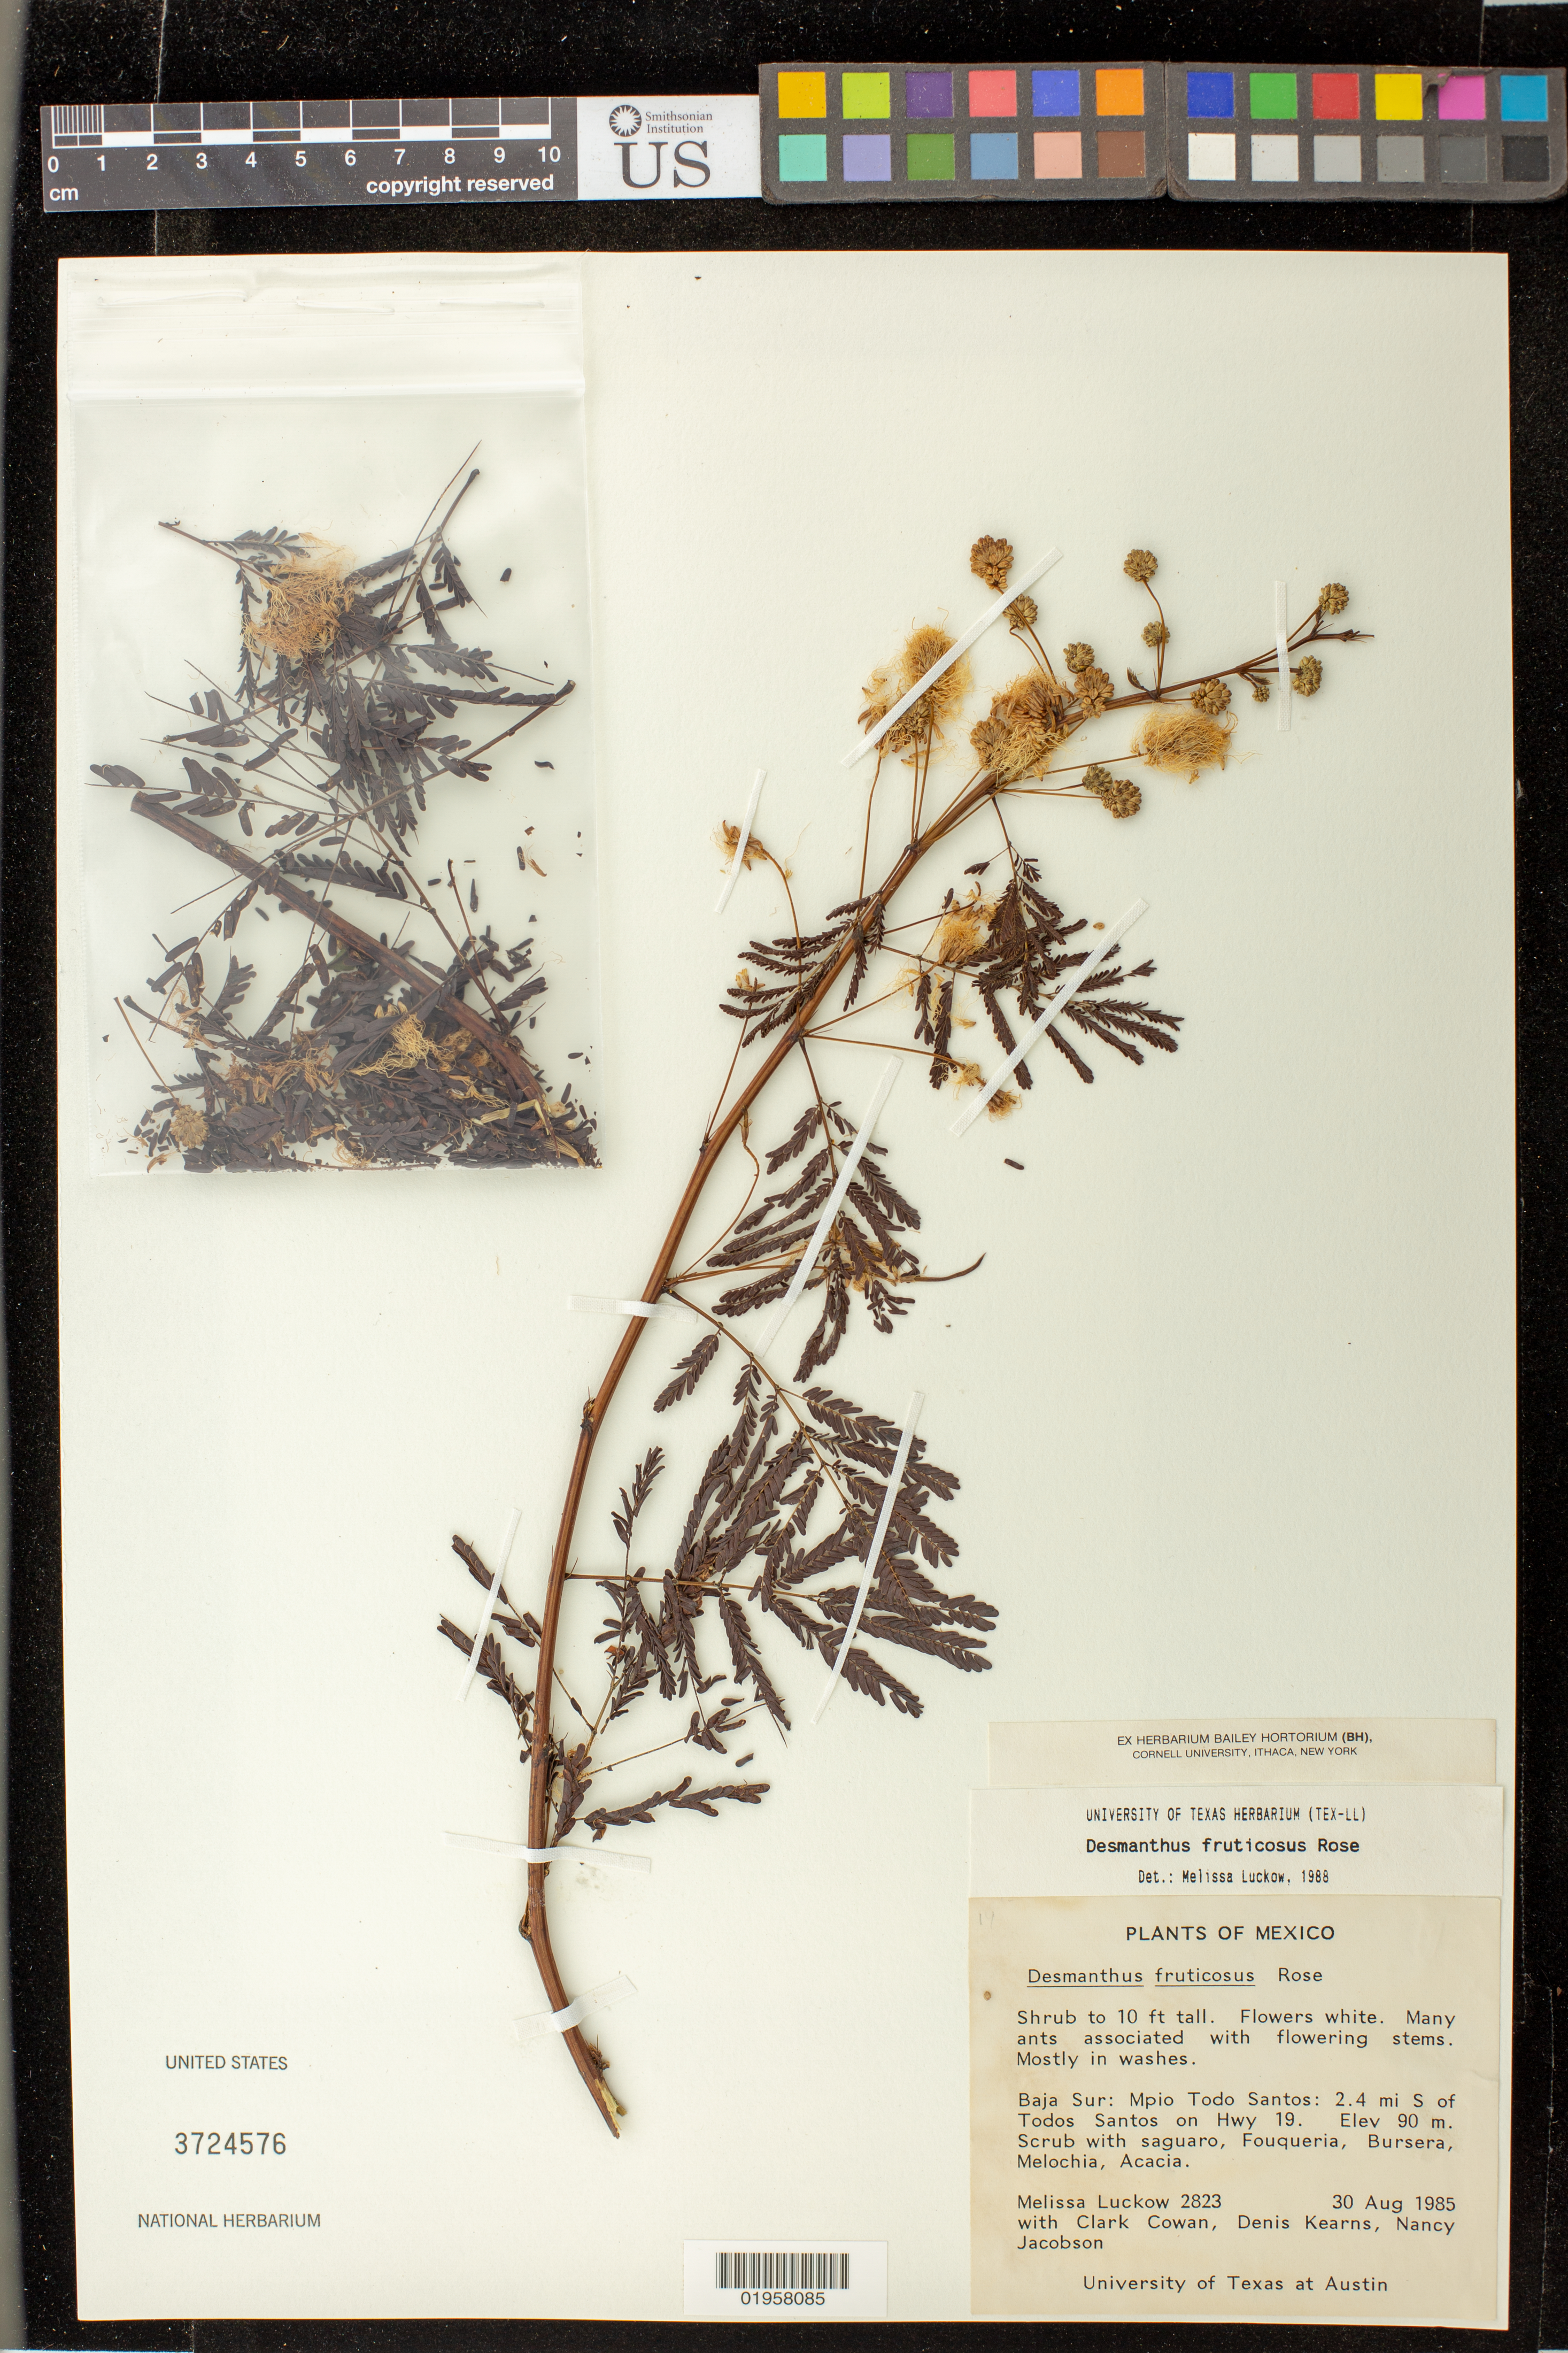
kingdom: Plantae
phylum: Tracheophyta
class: Magnoliopsida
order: Fabales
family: Fabaceae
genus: Desmanthus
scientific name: Desmanthus fruticosus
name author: Rose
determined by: Luckow, M. A.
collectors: M. A. Luckow, C. P. Cowan, D. Kearns & N. Jacobson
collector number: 2823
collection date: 1985-08-30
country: Mexico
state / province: Baja California Sur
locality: Mpio Todo Santos: 2.4 miles S of Todos Santos on Hwy 19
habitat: Scrub with saguaro, Fouqueria, Bursera, Melochia, Acacia. Many ants associated with flower ing stems. Mostly in washes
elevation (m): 90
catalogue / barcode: US 3724576